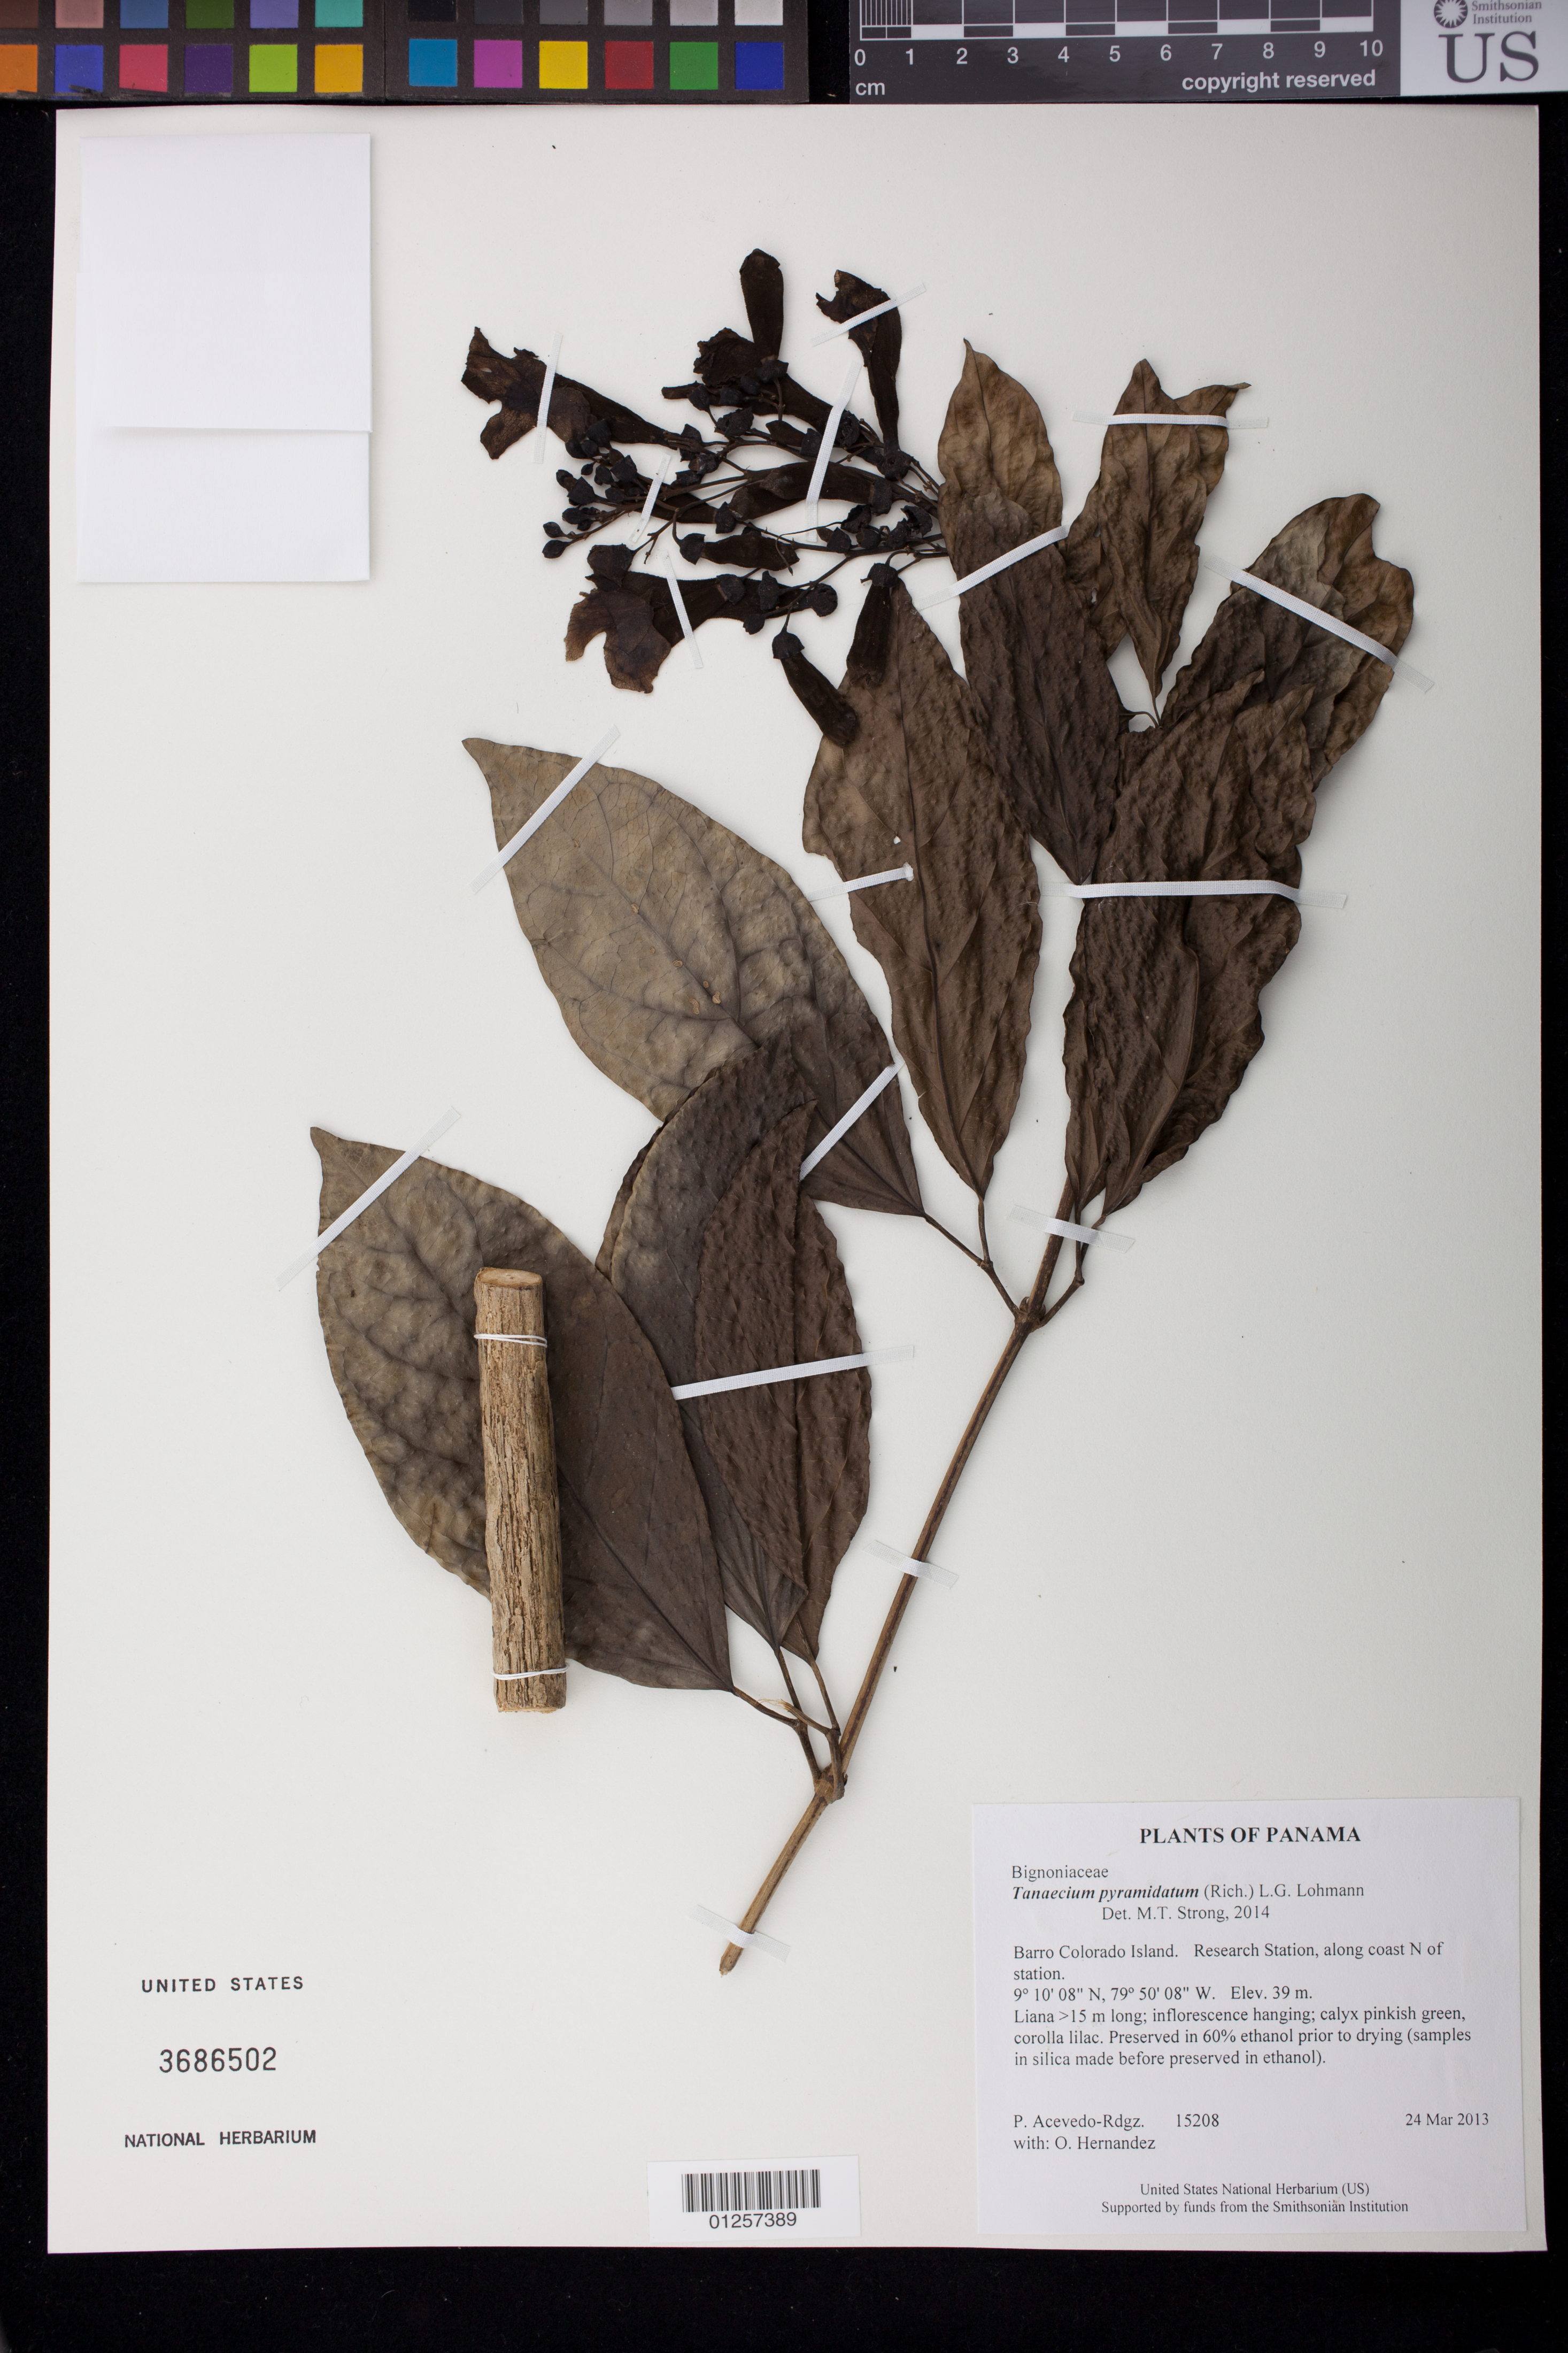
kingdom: Plantae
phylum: Tracheophyta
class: Magnoliopsida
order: Lamiales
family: Bignoniaceae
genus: Tanaecium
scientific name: Tanaecium pyramidatum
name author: (Rich.) L.G. Lohmann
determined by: Strong, M. T., (US), Smithsonian Institution - National Museum of Natural History (UNITED STATES)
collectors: P. Acevedo-Rodr. & O. Hernandez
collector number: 15208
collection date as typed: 24 Mar 2013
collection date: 2013-03-24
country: Panama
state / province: Panamá Oeste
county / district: Canal Zone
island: Barro Colorado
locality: Research Station, along coast N of station.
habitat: Along coast.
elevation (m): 39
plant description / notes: US, PMA, NY, MO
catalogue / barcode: US 3686502